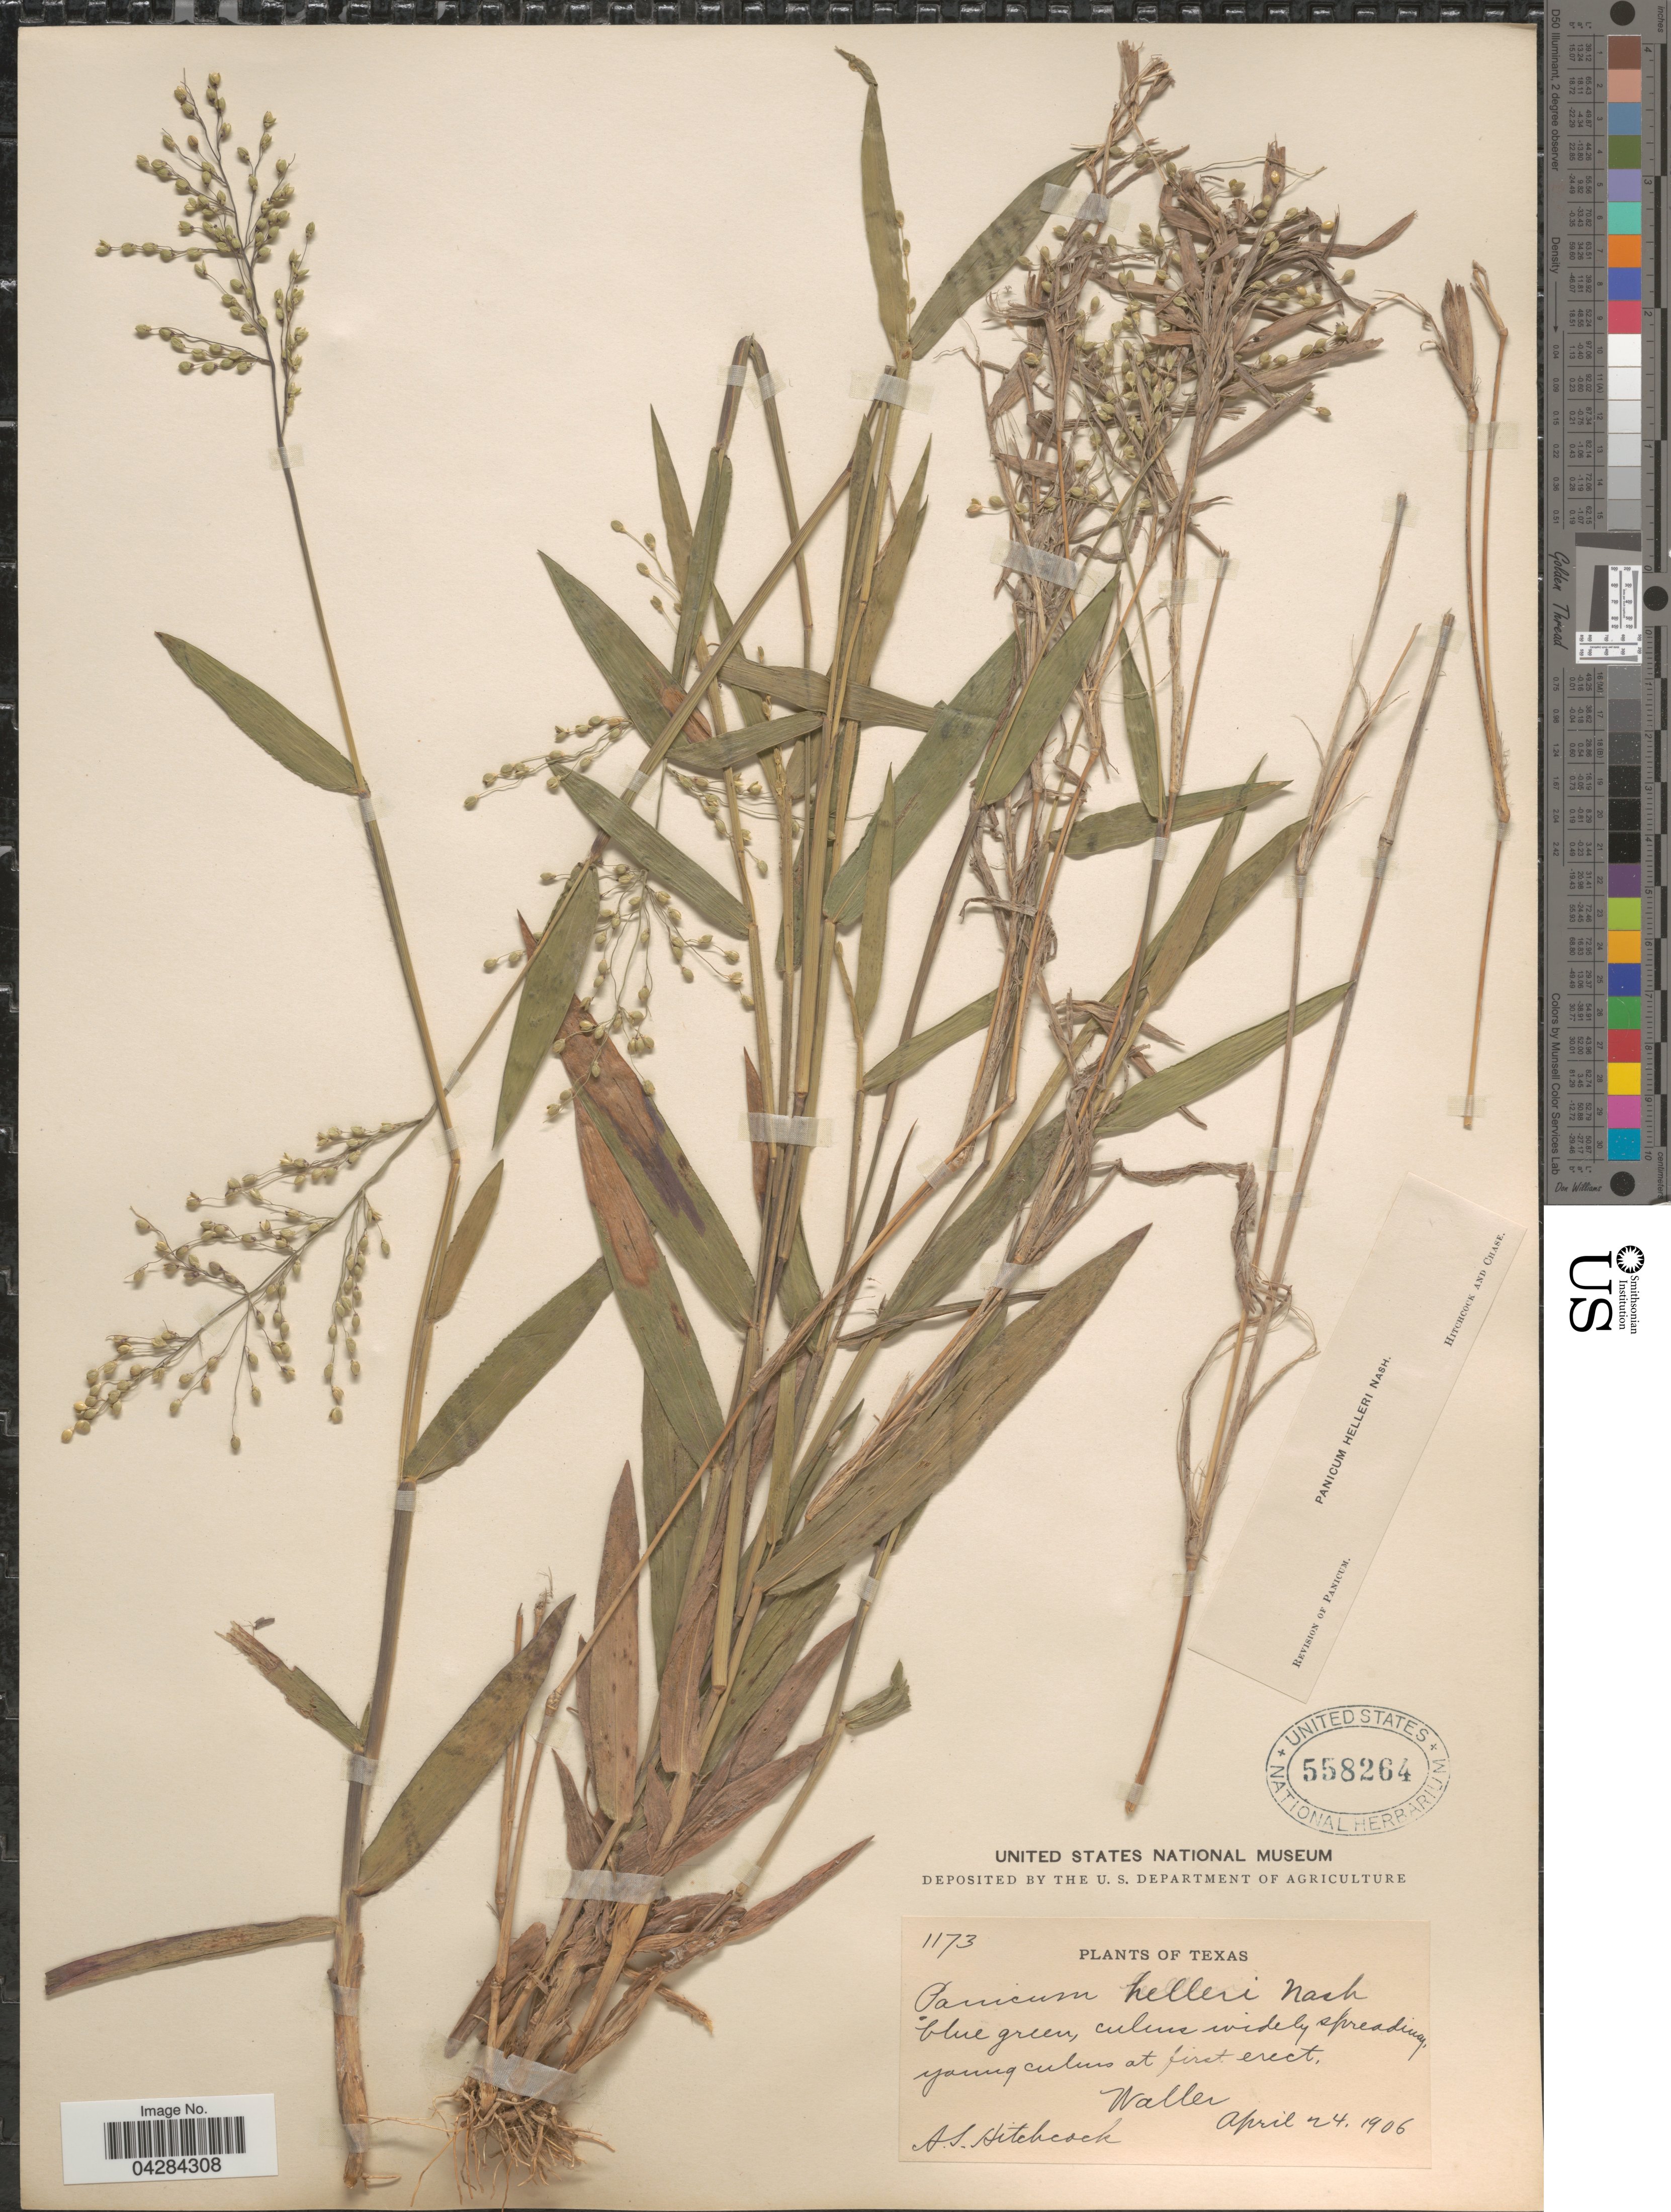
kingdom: Plantae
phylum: Tracheophyta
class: Liliopsida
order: Poales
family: Poaceae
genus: Dichanthelium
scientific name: Dichanthelium oligosanthes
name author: (Schult.) Gould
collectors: A. S. Hitchcock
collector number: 1173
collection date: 1906-04-24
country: United States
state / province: Texas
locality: Waller.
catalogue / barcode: US 558264